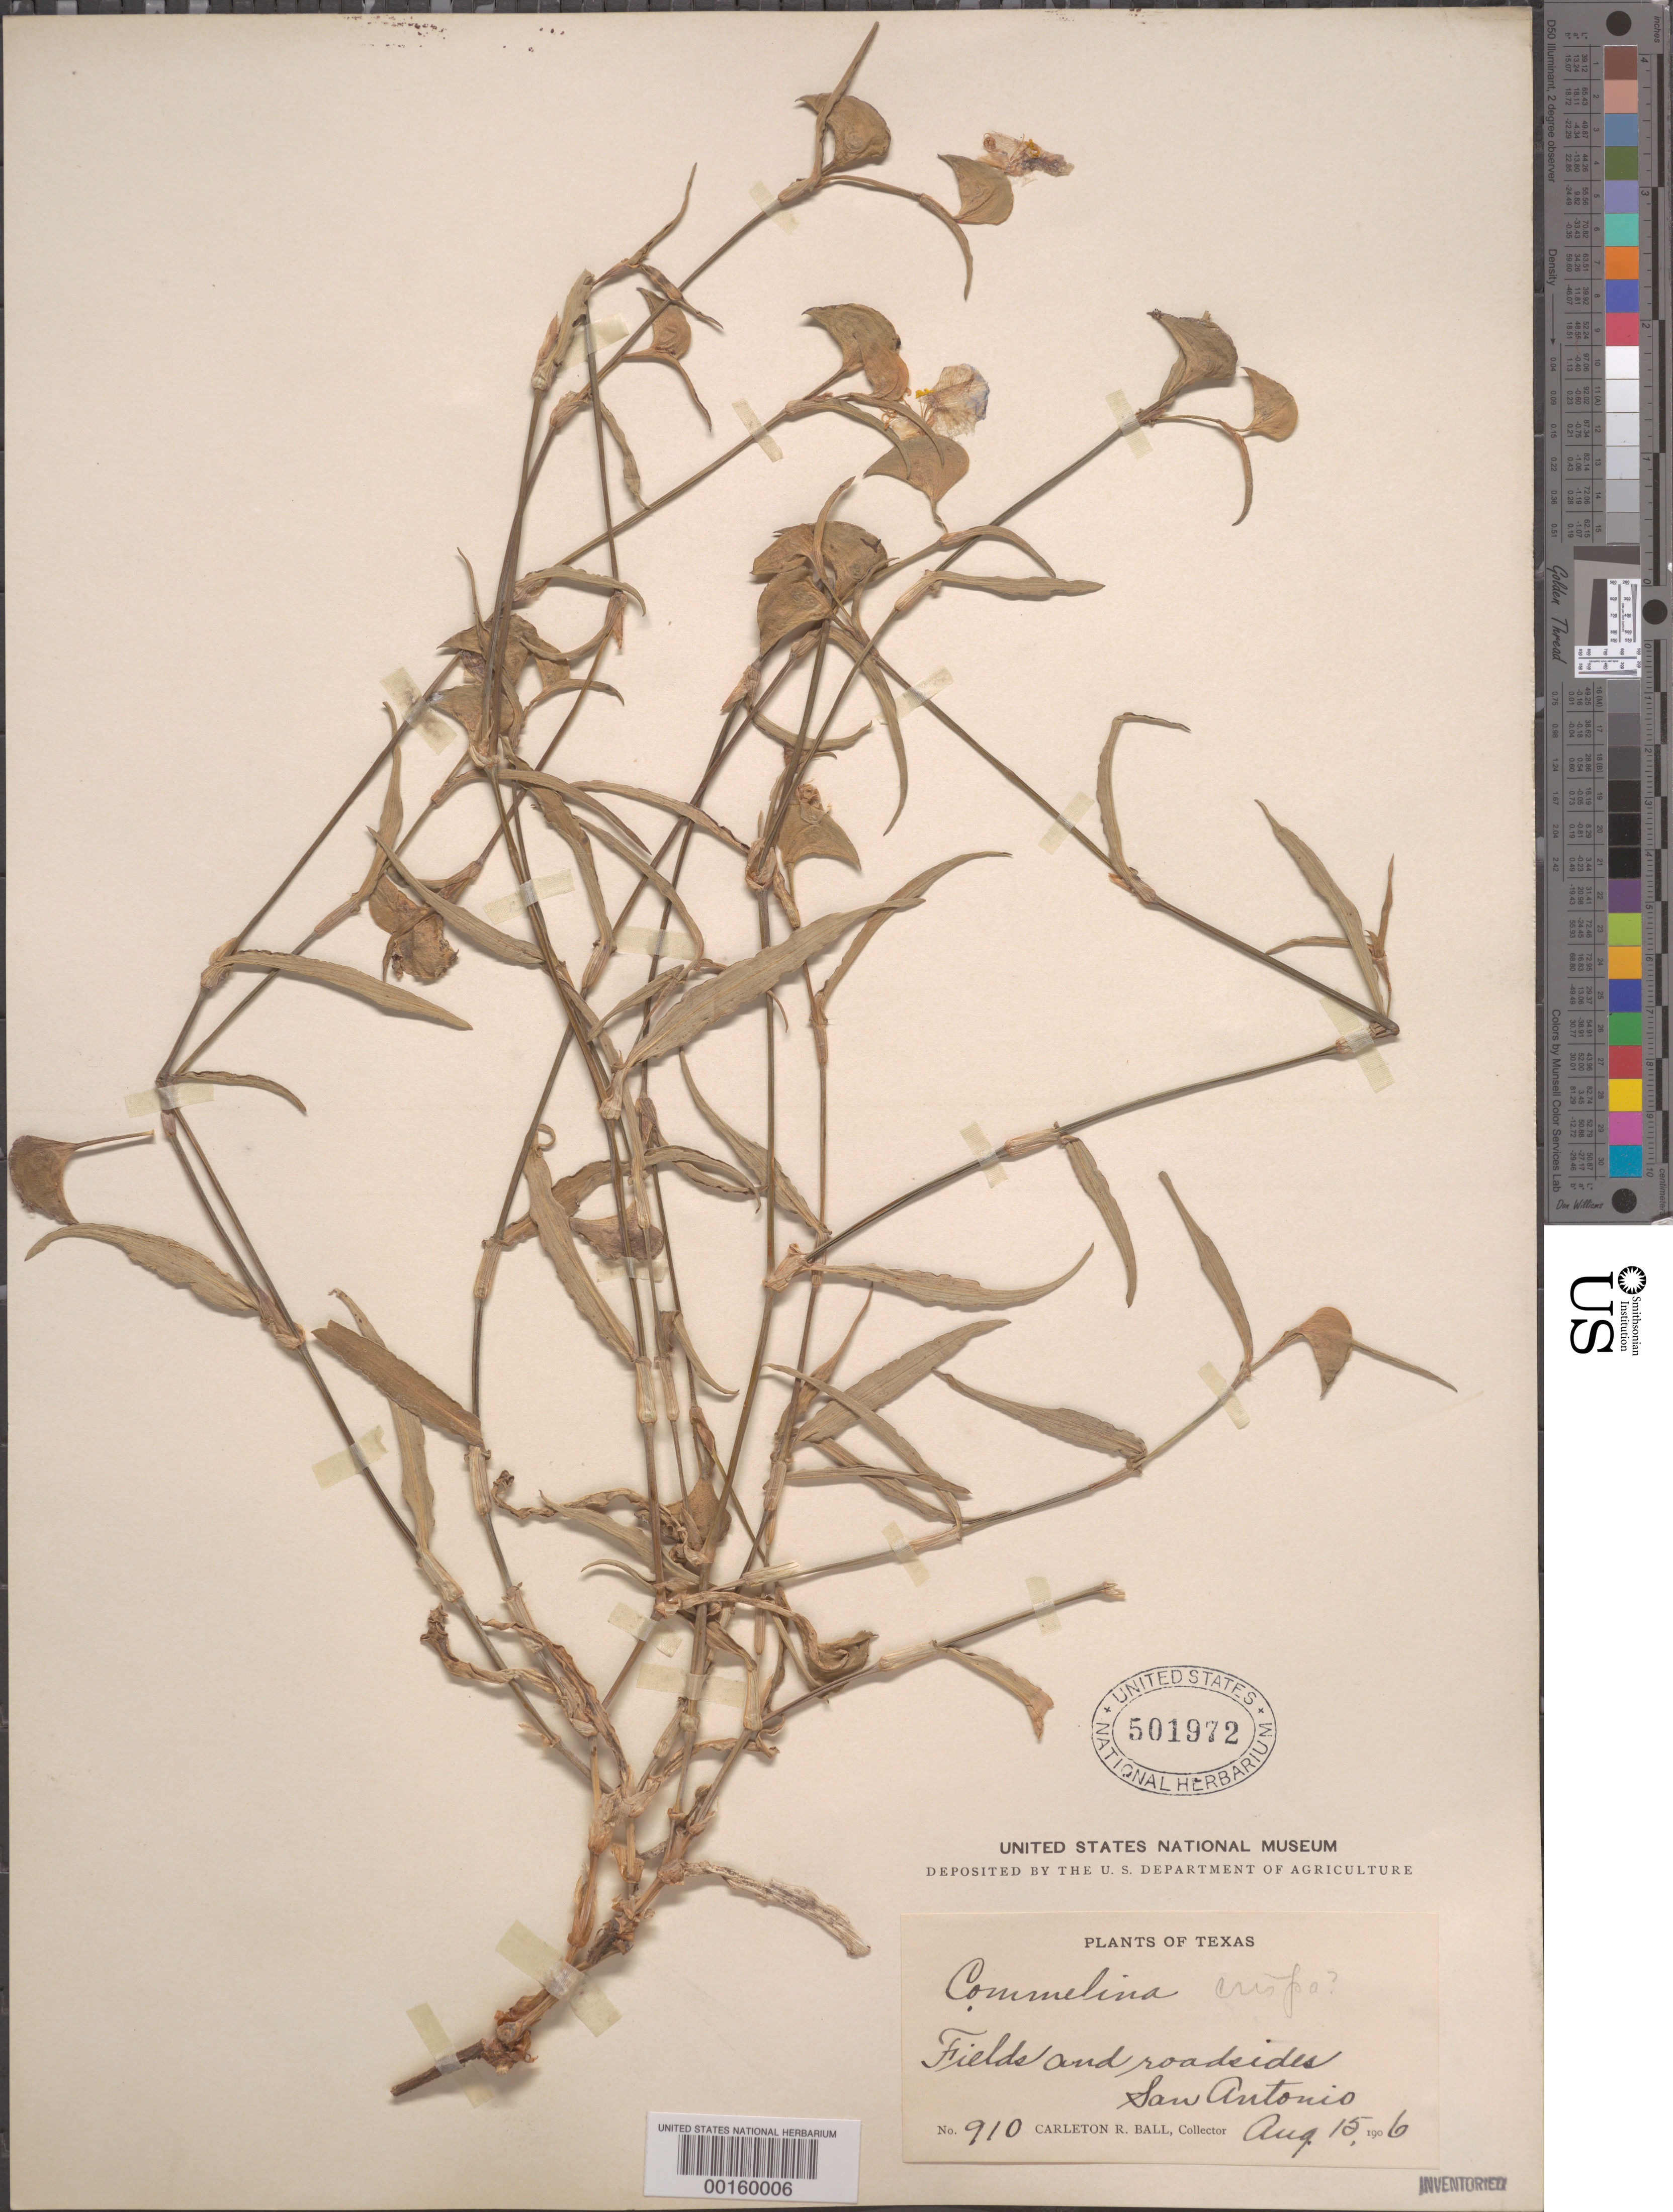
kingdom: Plantae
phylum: Tracheophyta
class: Liliopsida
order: Commelinales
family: Commelinaceae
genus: Commelina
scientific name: Commelina erecta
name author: L.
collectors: C. R. Ball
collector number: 910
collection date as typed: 15 Aug 1906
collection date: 1906-08-15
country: United States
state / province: Texas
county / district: Bexar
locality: San antonio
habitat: Fields and roadsides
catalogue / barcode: US 501972